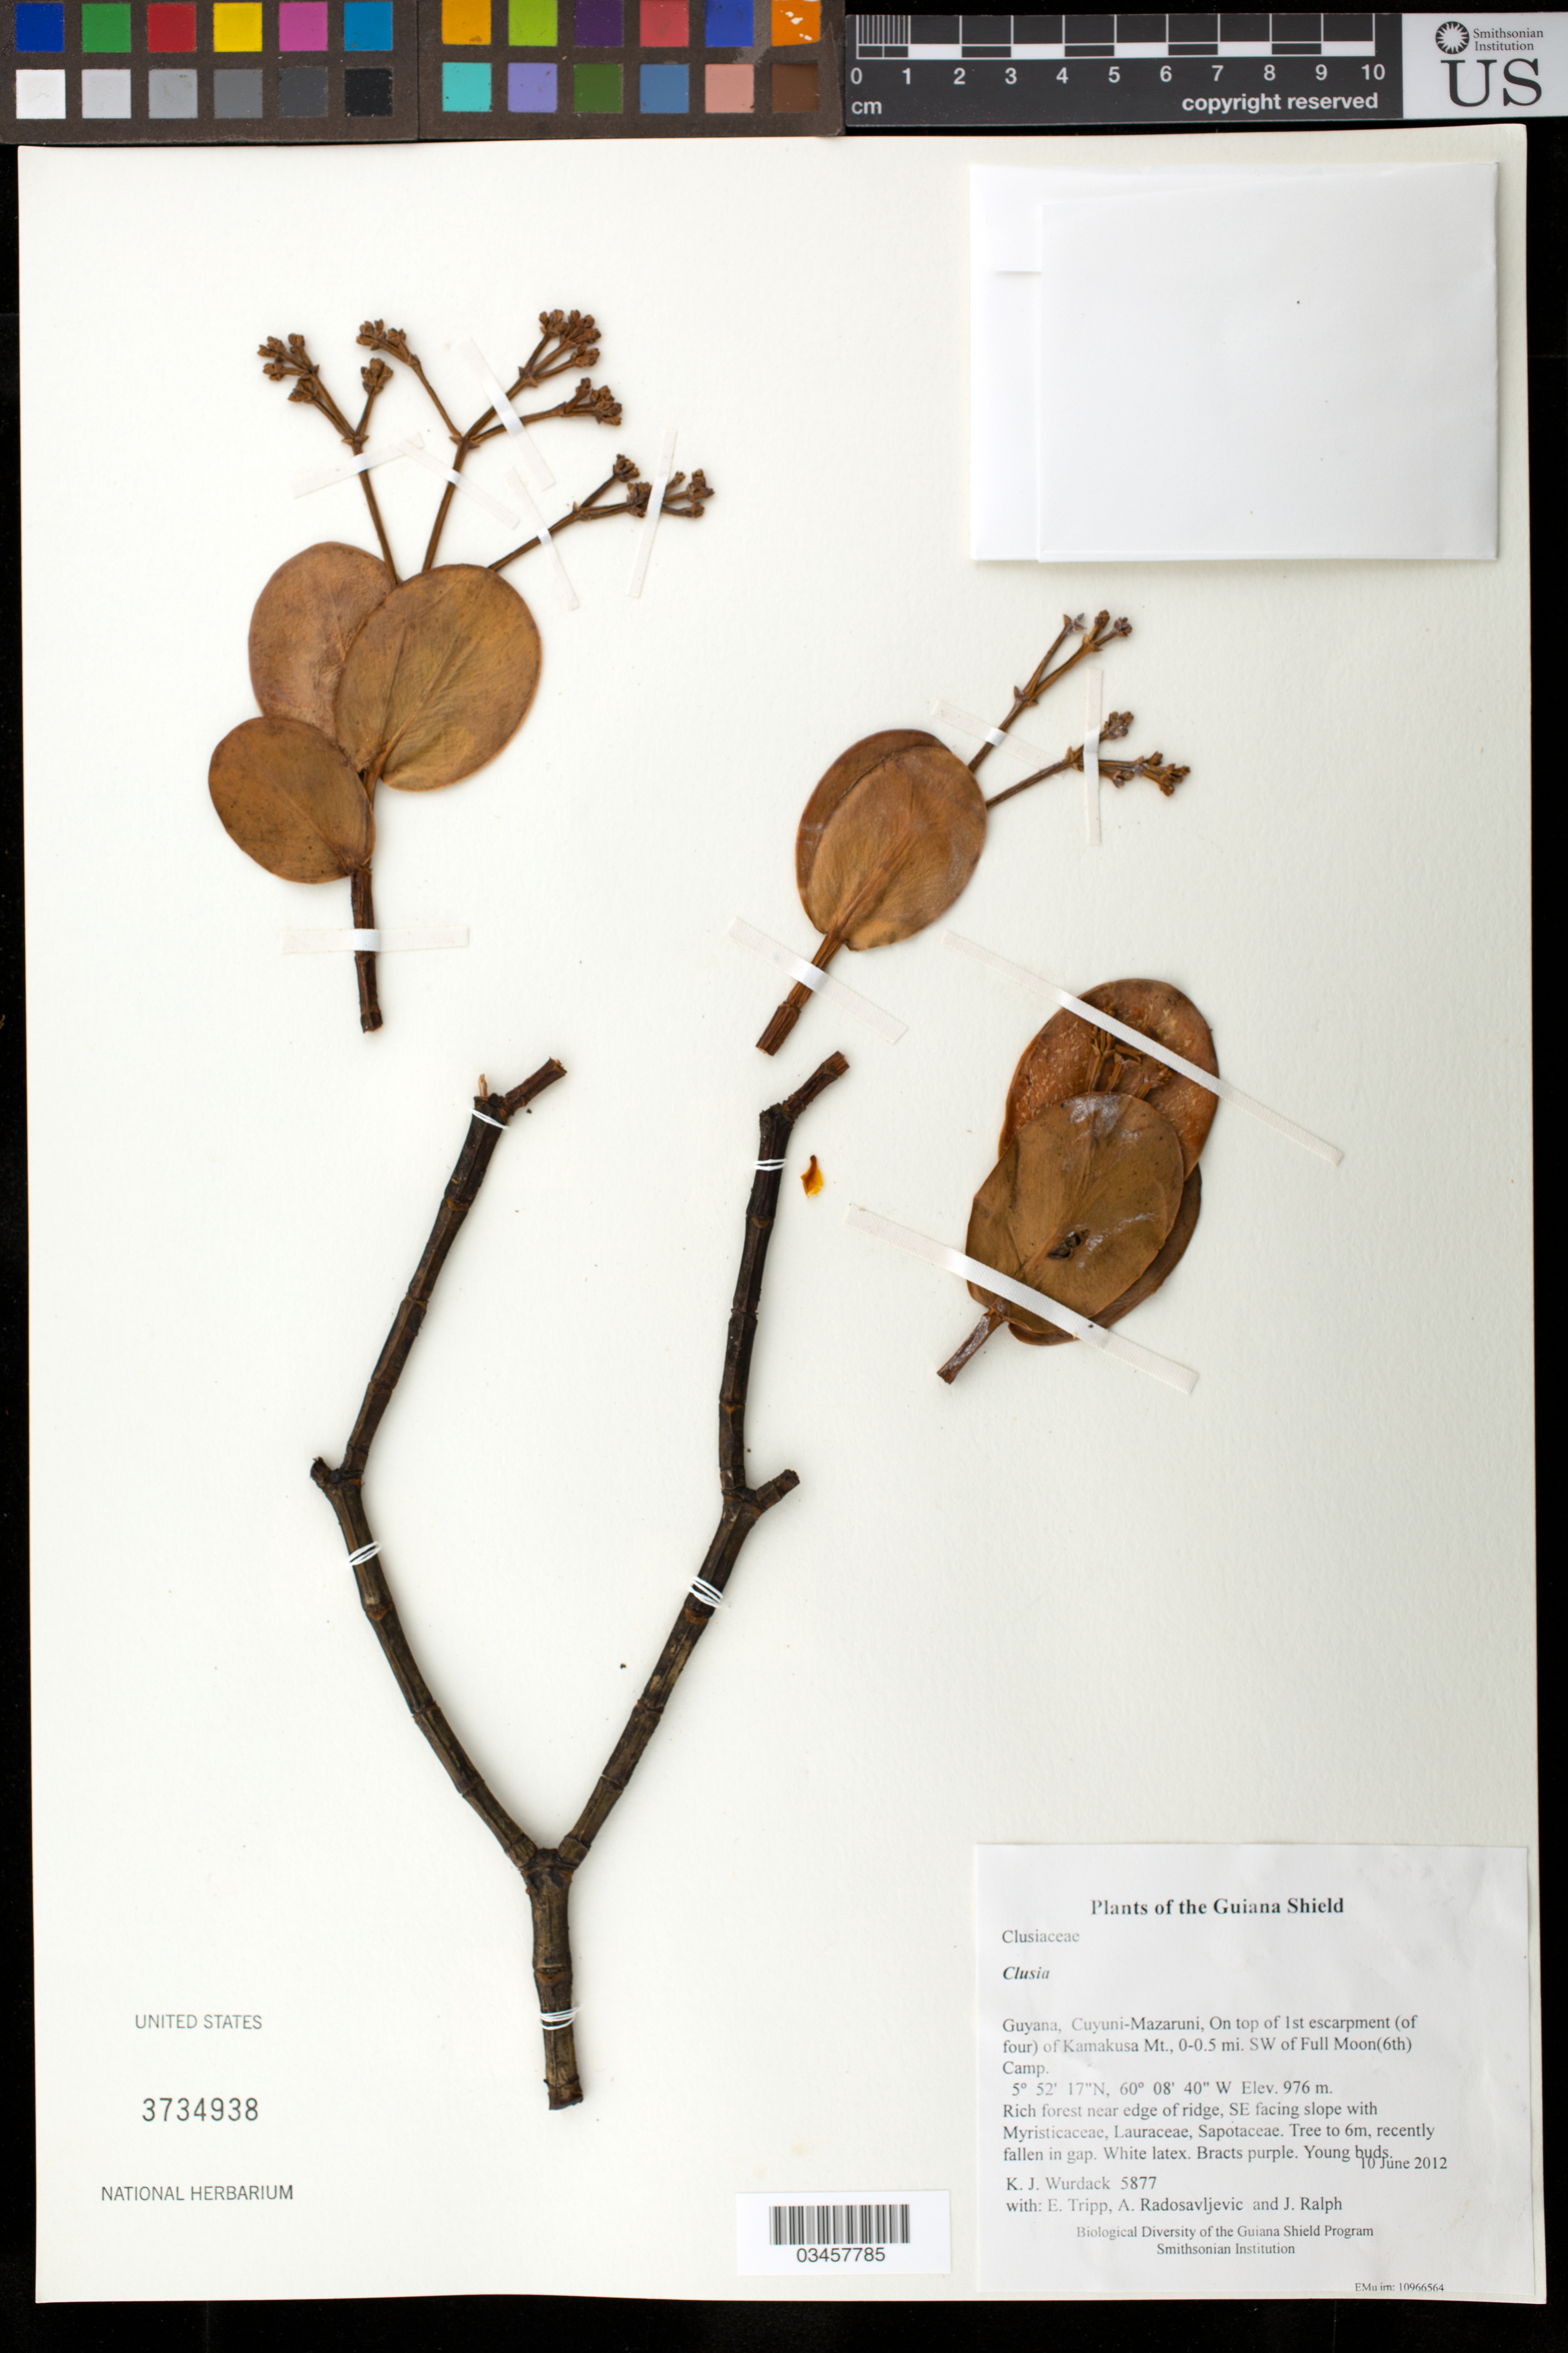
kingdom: Plantae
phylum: Tracheophyta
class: Magnoliopsida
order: Malpighiales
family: Clusiaceae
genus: Clusia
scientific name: Clusia sp.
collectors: K. Wurdack, E. Tripp, A. Radosavljevic & J. Ralph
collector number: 5877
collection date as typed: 10 June 2012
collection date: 2012-06-10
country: Guyana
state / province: Cuyuni-Mazaruni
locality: On top of 1st escarpment (of four) of Kamakusa Mt., 0-0.5 mi. SW of Full Moon(6th) Camp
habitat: Rich forest near edge of ridge, SE facing slope with Myristicaceae, Lauraceae, Sapotaceae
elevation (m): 976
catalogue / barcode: US 3734938